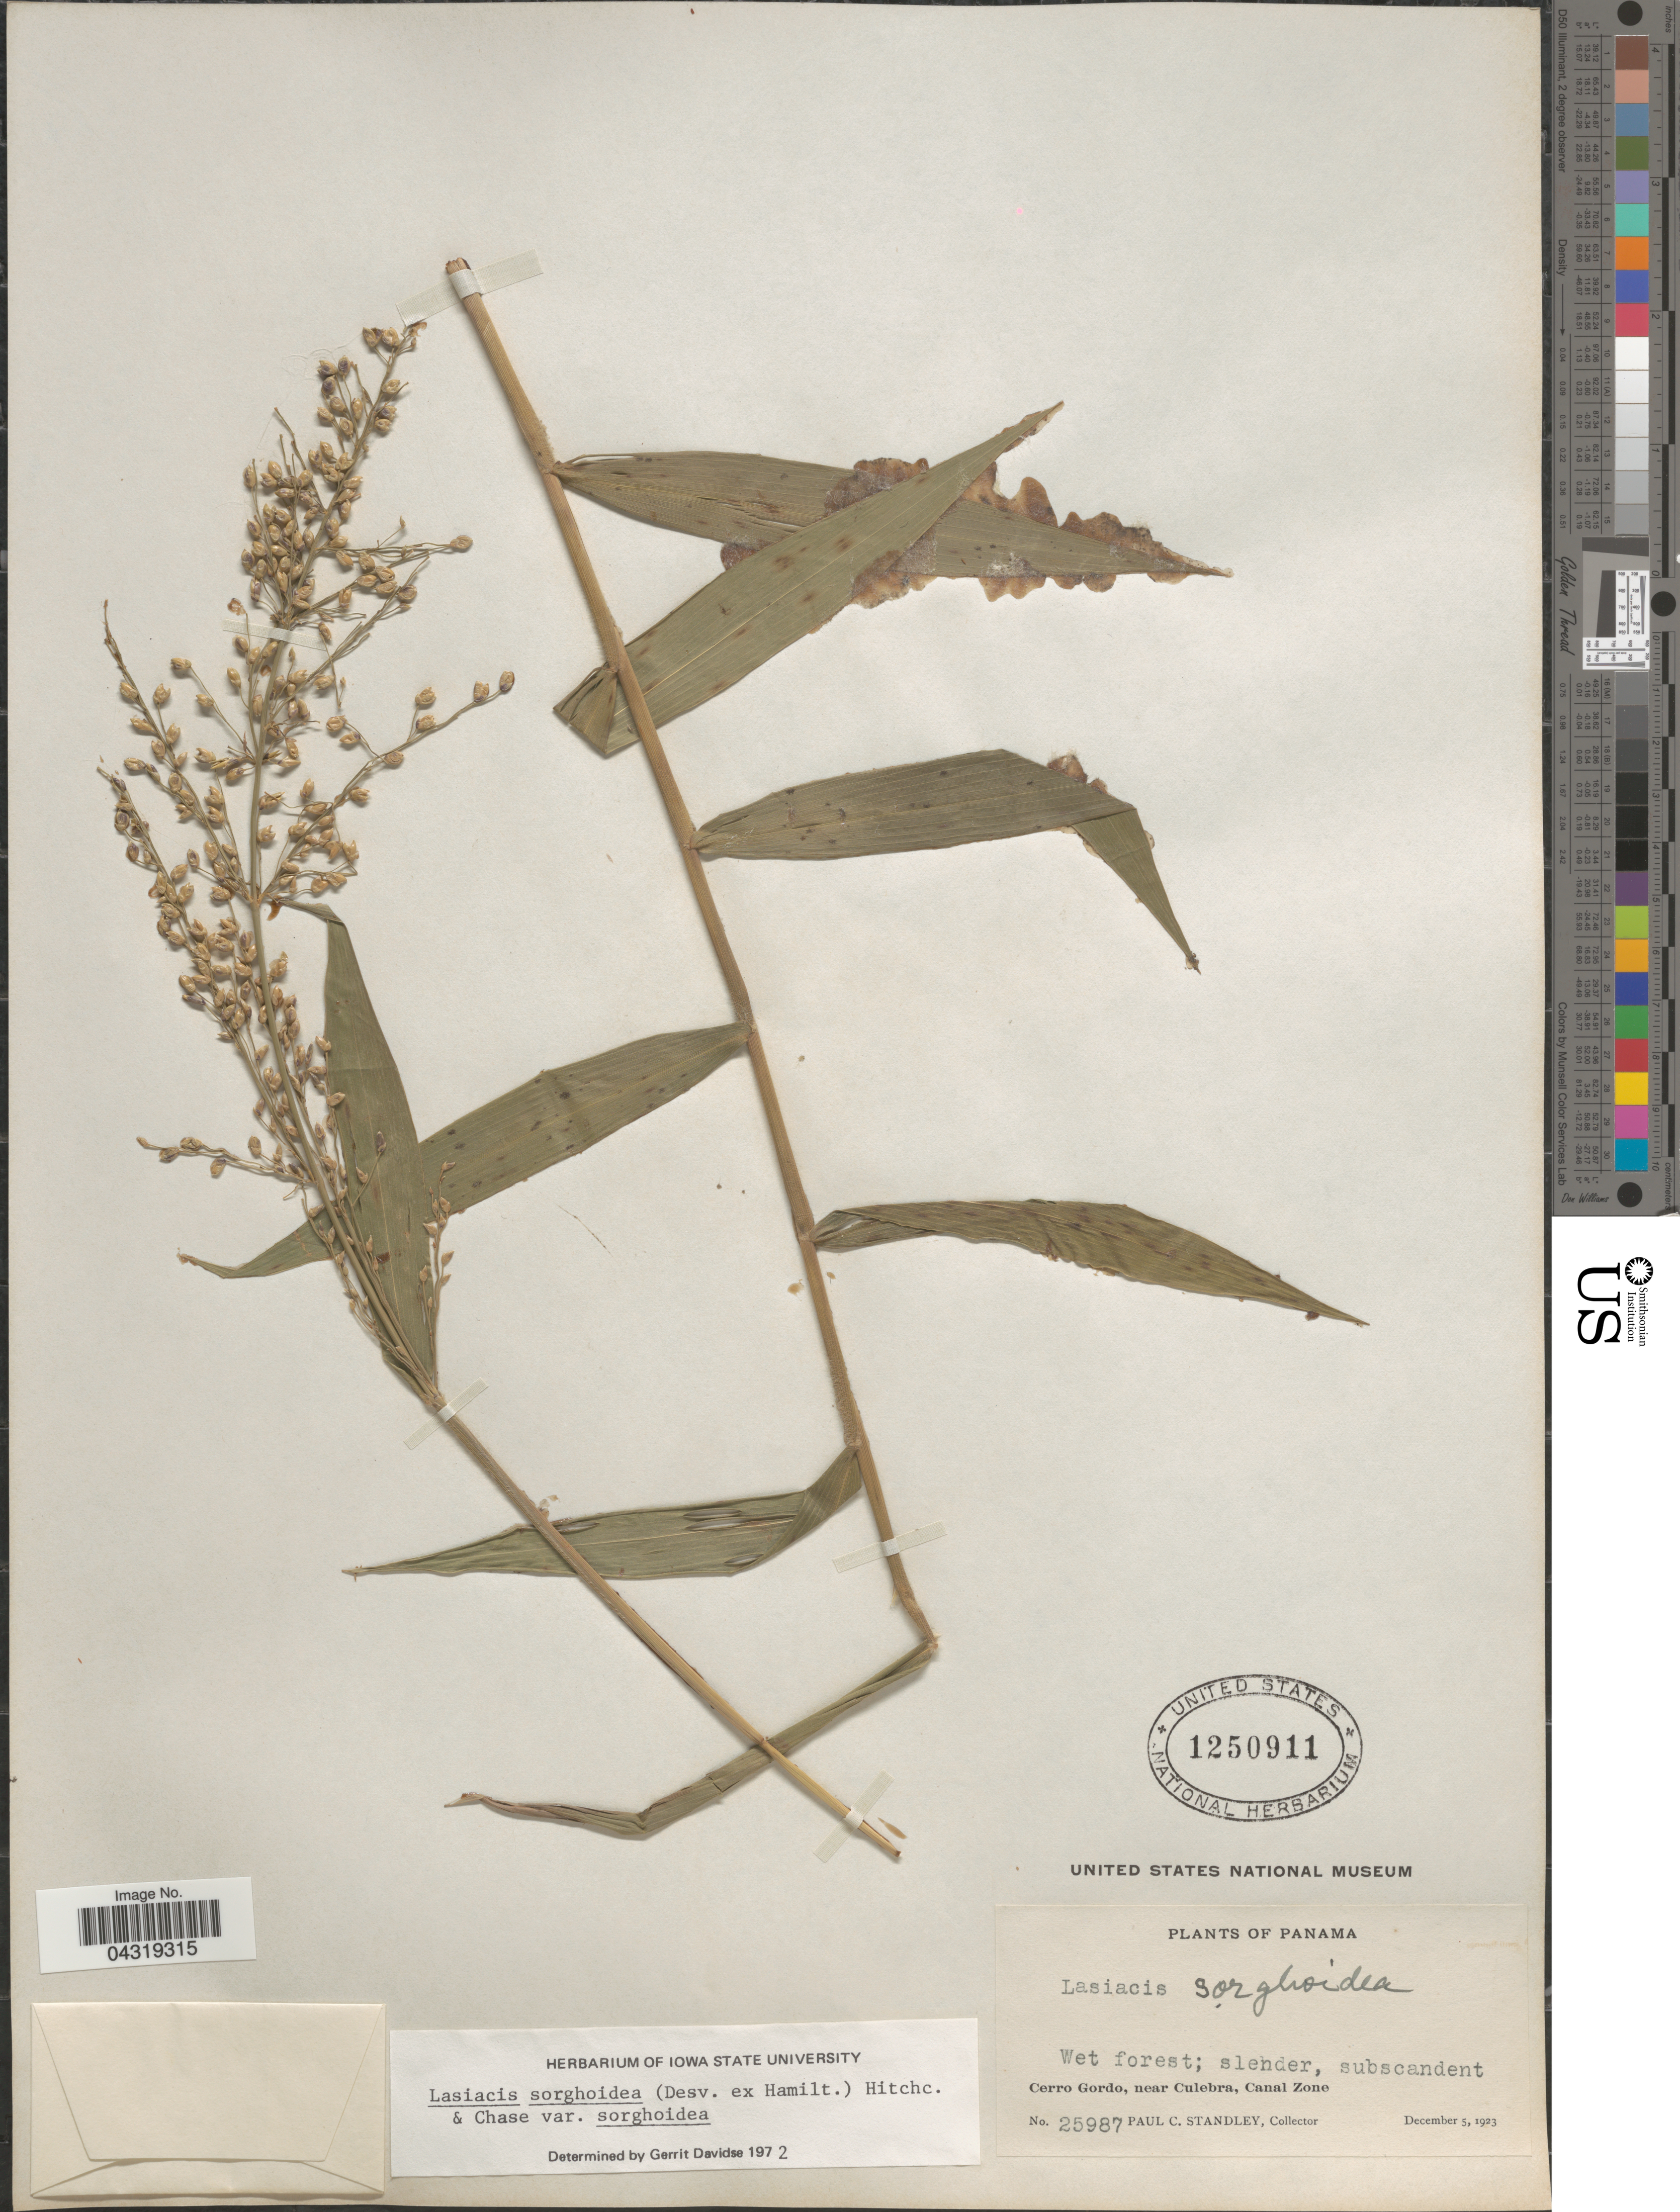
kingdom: Plantae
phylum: Tracheophyta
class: Liliopsida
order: Poales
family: Poaceae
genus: Lasiacis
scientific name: Lasiacis sorghoidea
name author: (Desv. ex Ham.) Hitchc. & Chase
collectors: P. C. Standley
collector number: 25987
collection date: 1923-12-05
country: Panama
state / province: Colón / Panamá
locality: Cerro Gordo, near Culebra, Canal Zone.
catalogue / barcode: US 1250911